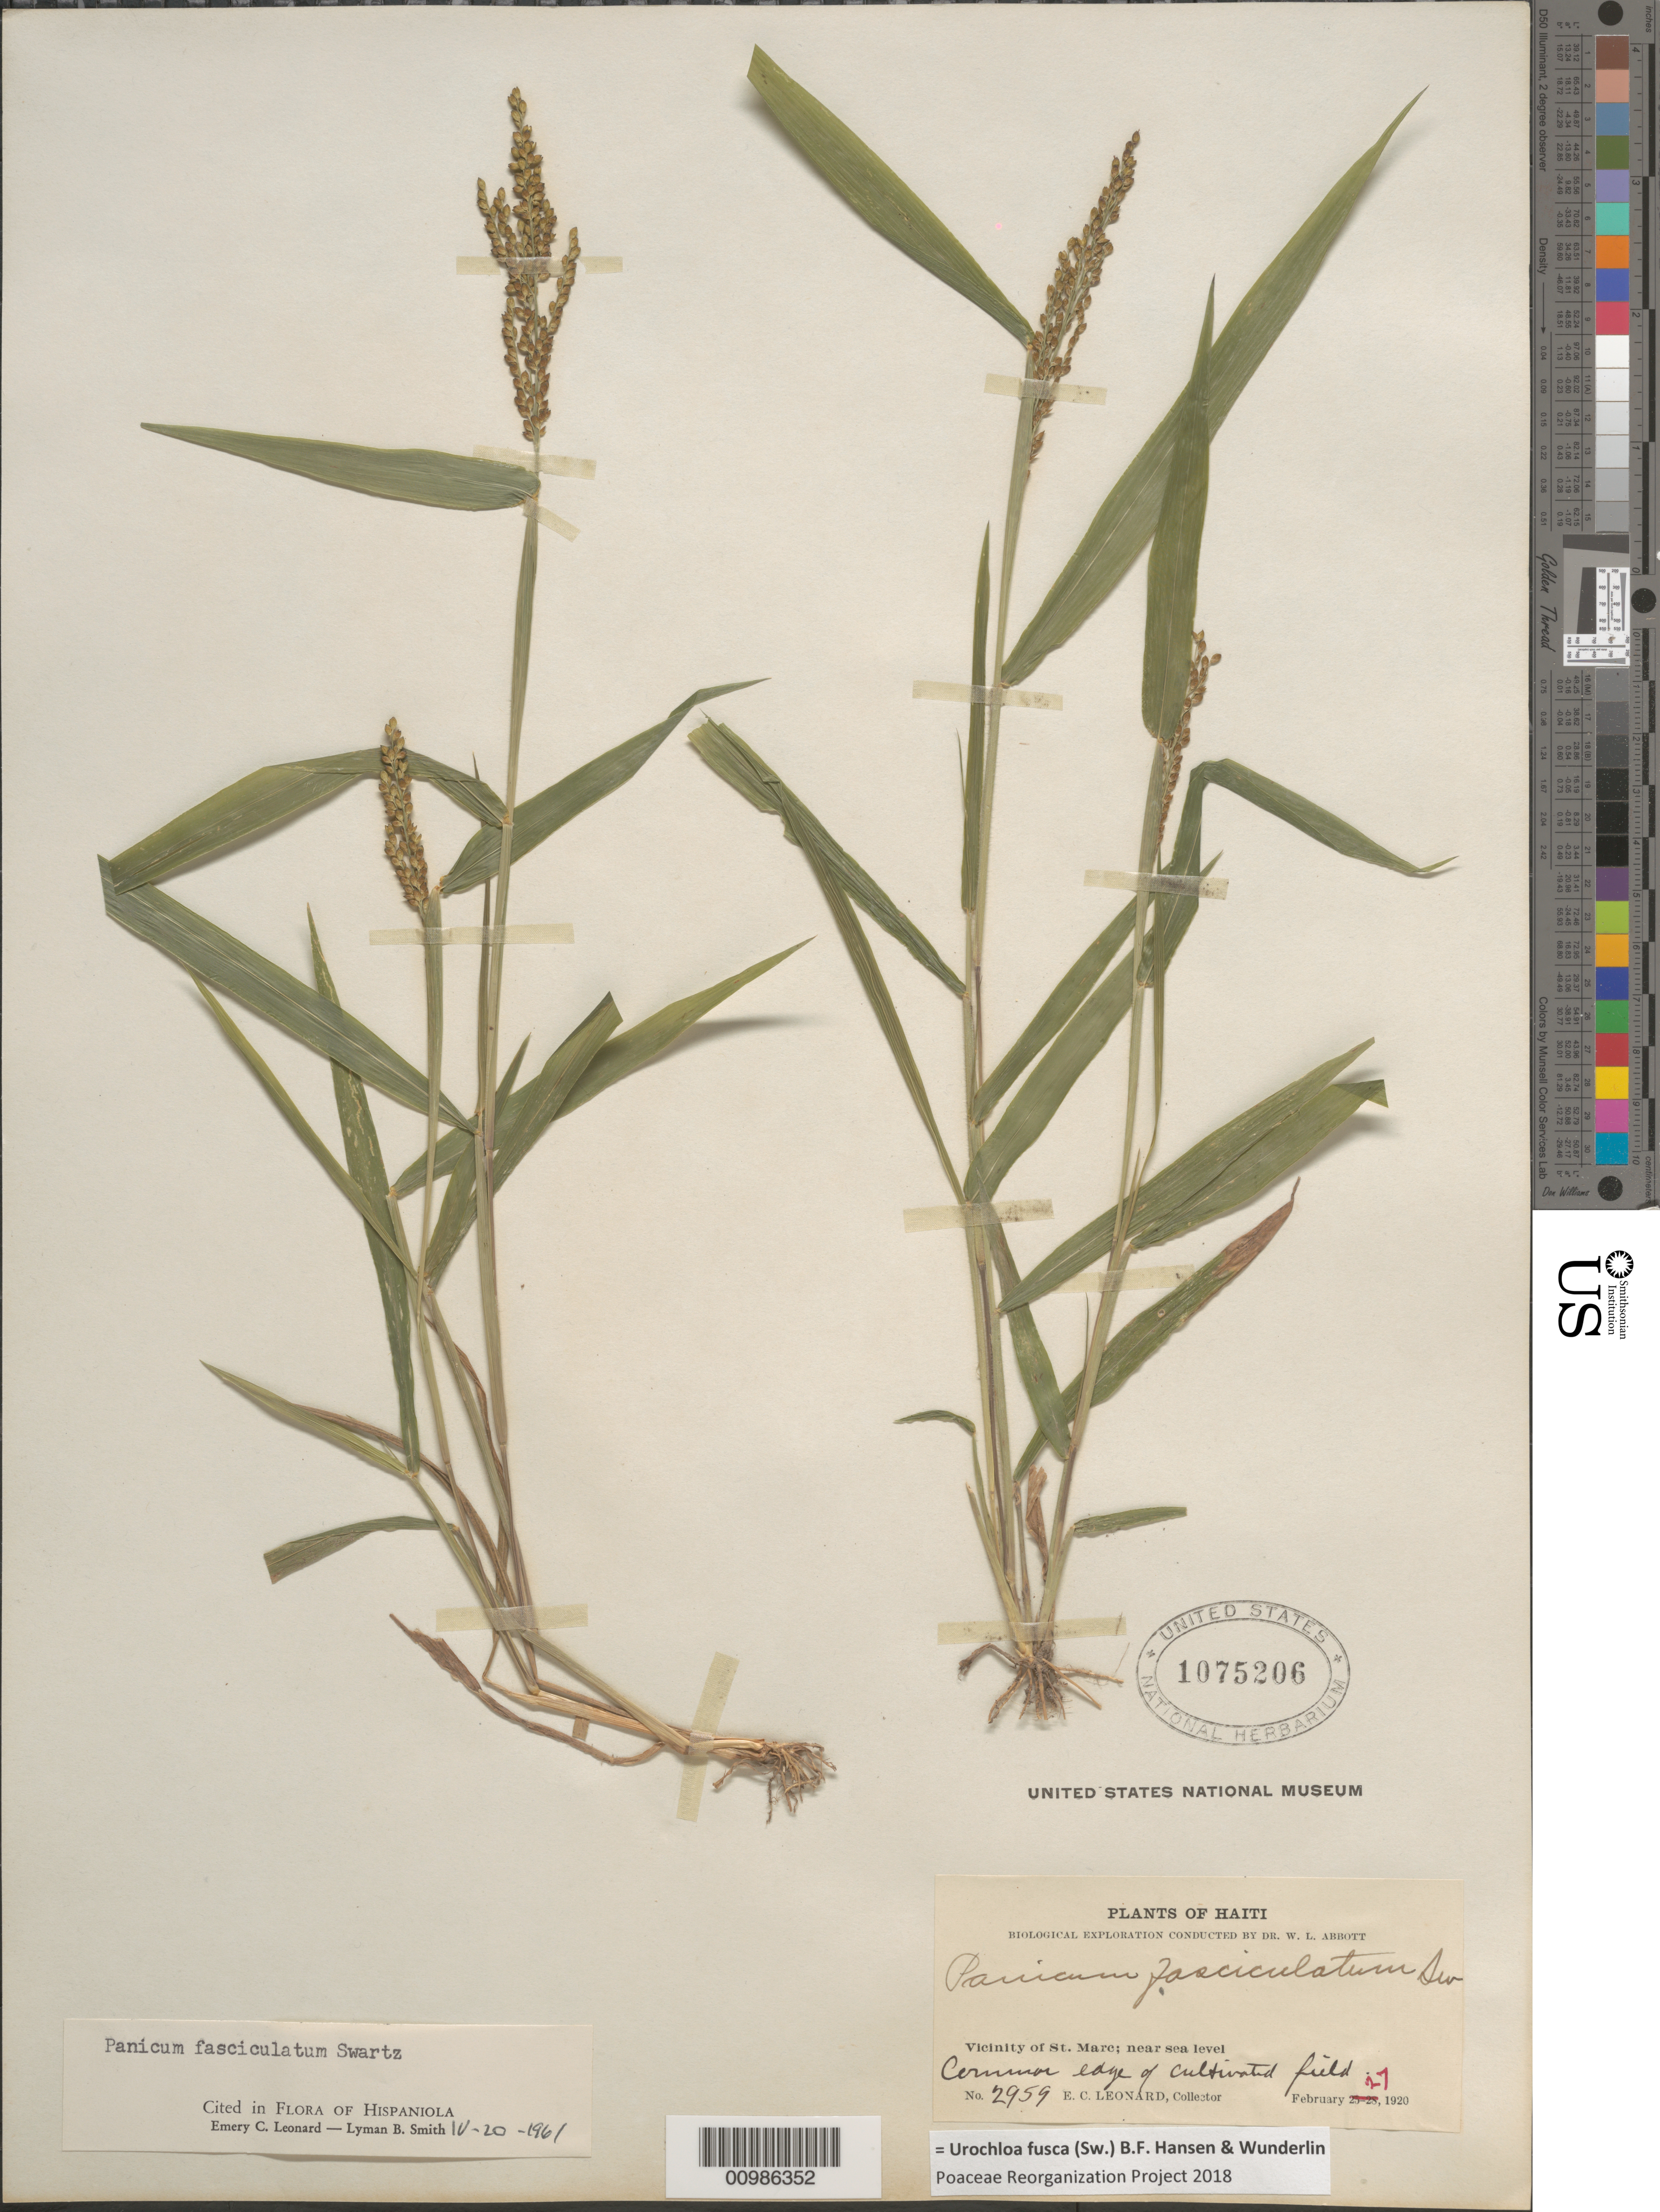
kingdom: Plantae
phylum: Tracheophyta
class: Liliopsida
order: Poales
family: Poaceae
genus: Brachiaria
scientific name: Brachiaria fasciculata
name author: (Sw.) Parodi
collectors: E. C. Leonard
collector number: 2959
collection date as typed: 27 Feb 1920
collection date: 1920-02-27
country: Haiti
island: Hispaniola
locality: Vicinity of St. Marc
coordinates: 0 N, 0 E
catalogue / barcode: US 1075206